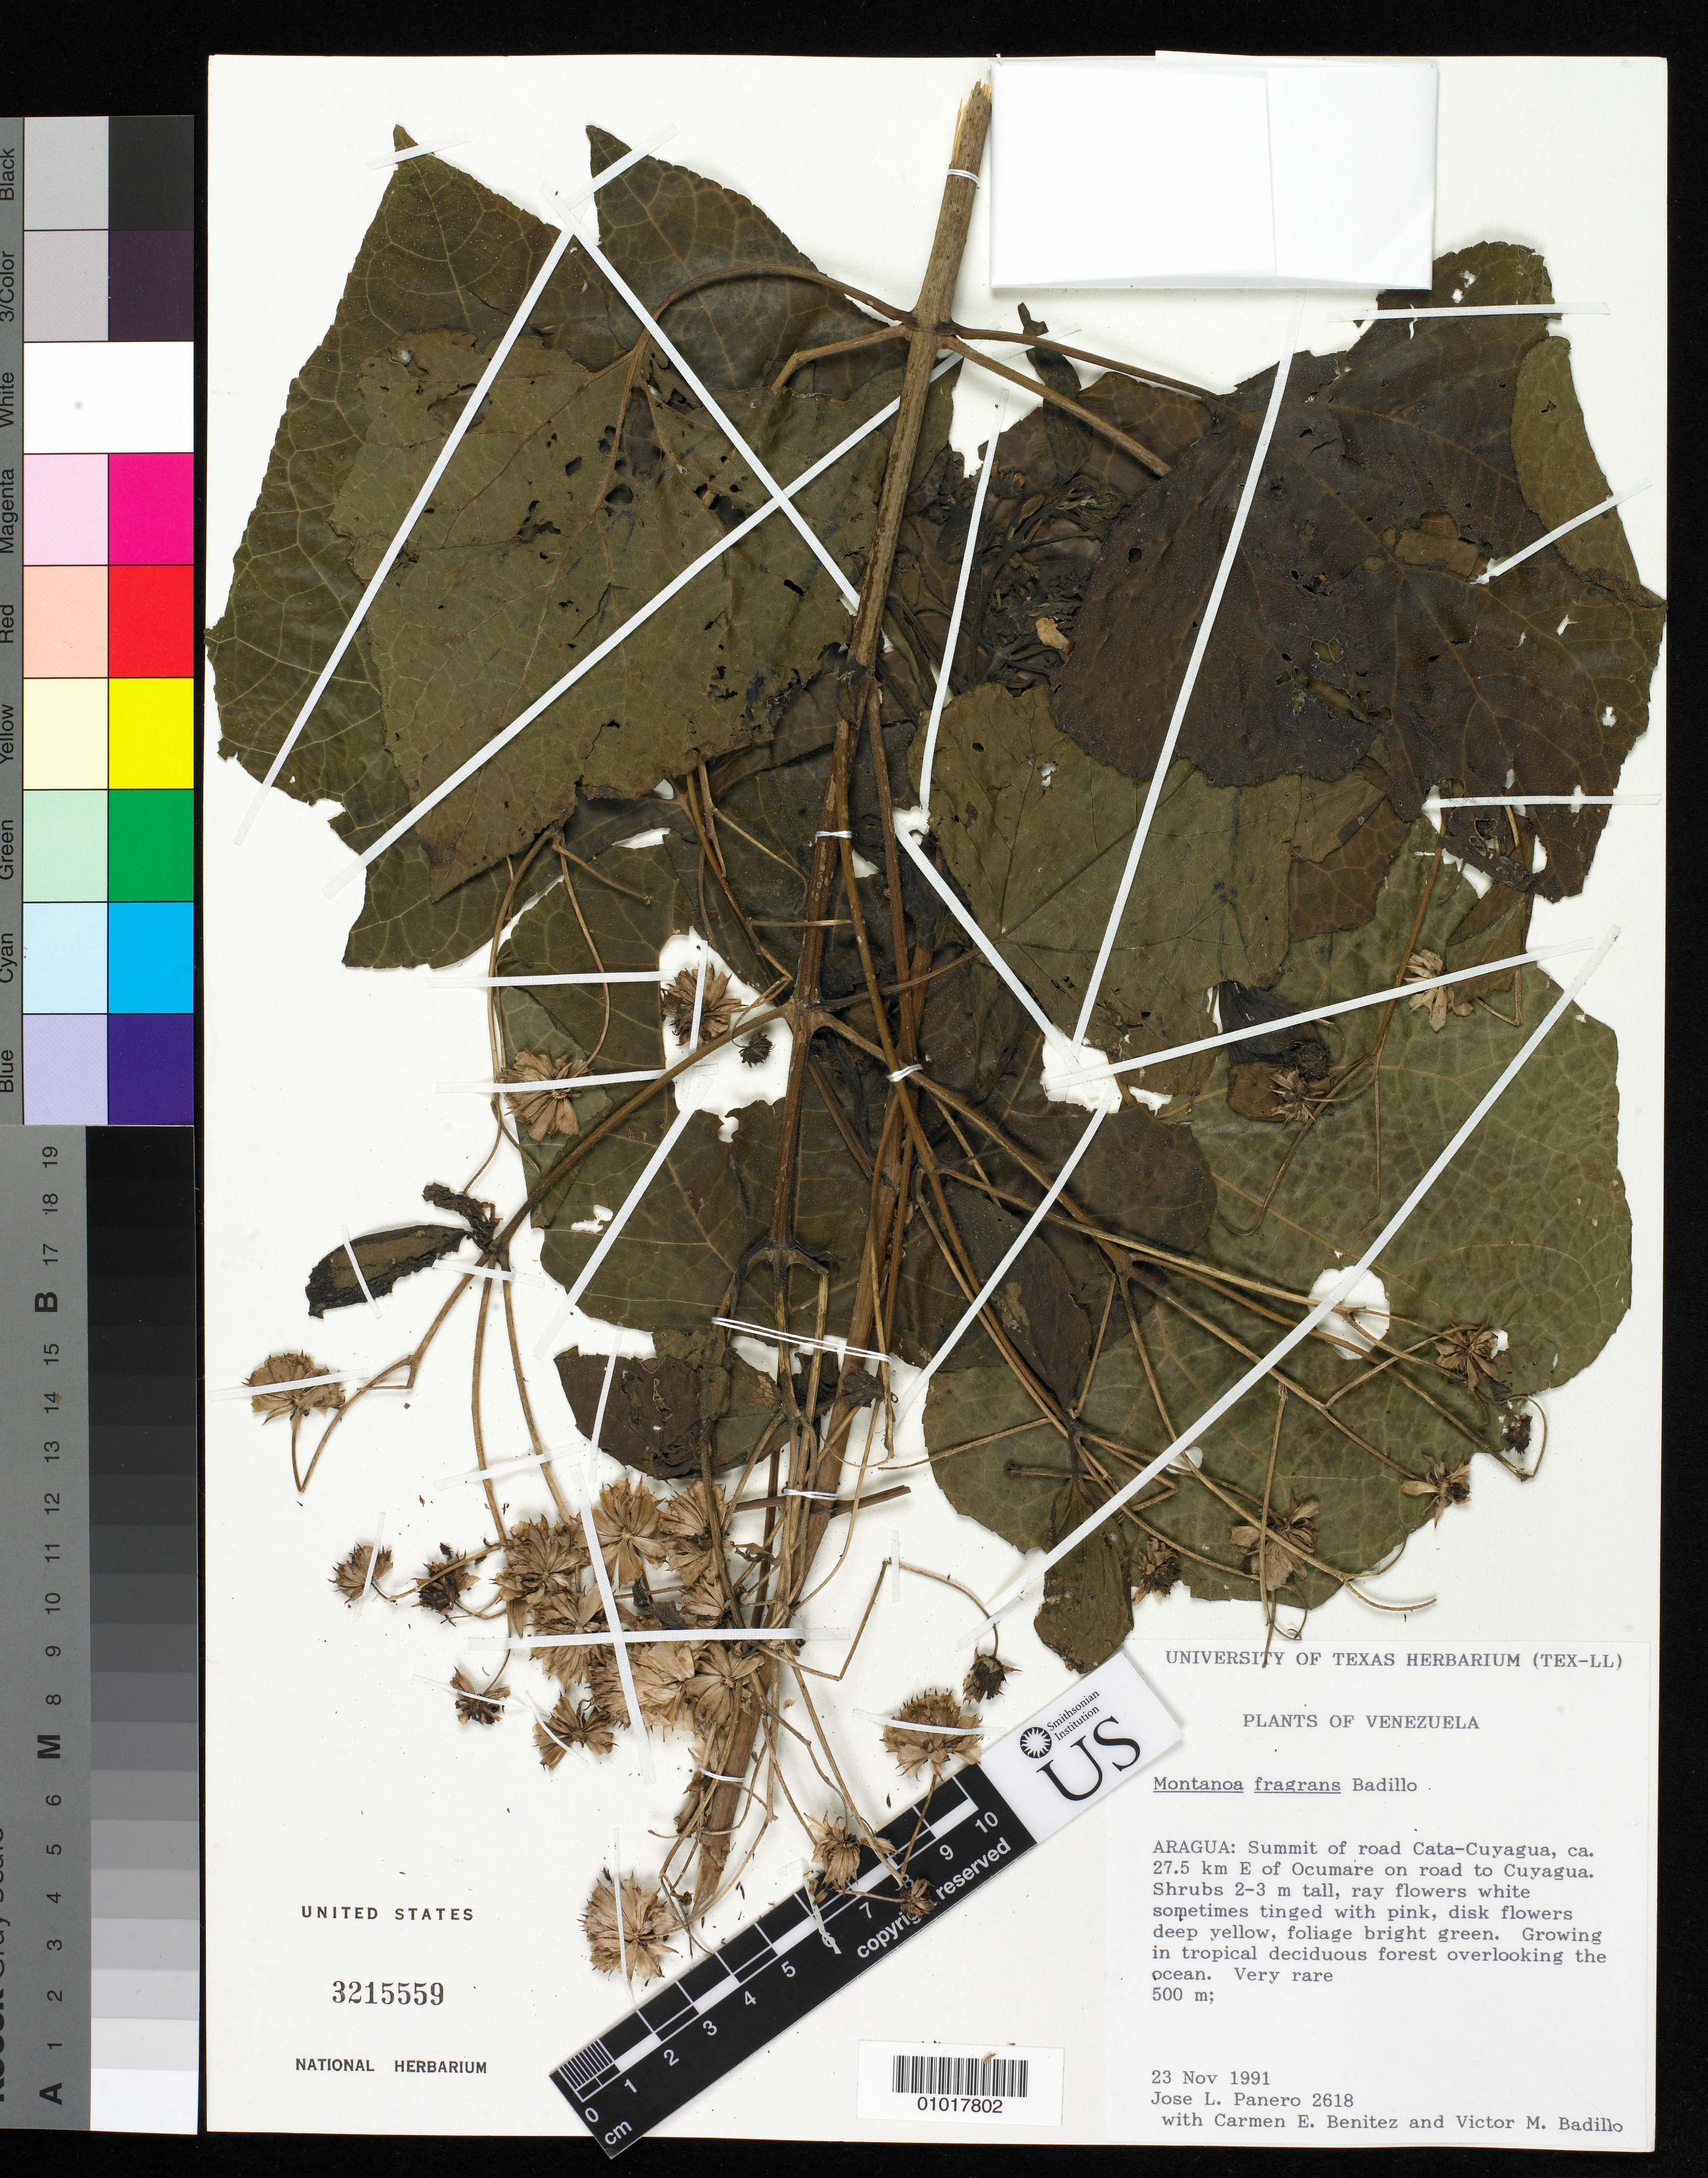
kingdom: Plantae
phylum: Tracheophyta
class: Magnoliopsida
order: Asterales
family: Asteraceae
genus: Montanoa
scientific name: Montanoa fragrans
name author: V.M. Badillo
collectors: J. L. Panero, C. E. Benítez de Rojas & V. Badillo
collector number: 2618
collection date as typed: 23-Nov-91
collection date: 1991-11-23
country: Venezuela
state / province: Aragua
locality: Summit of road Cata-Cuyagua, ca. 27.5 km E of Ocumare on road to Cuyagua.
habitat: Growing in tropical deciduous forest overlooking the ocean.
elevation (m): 500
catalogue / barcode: US 3215559